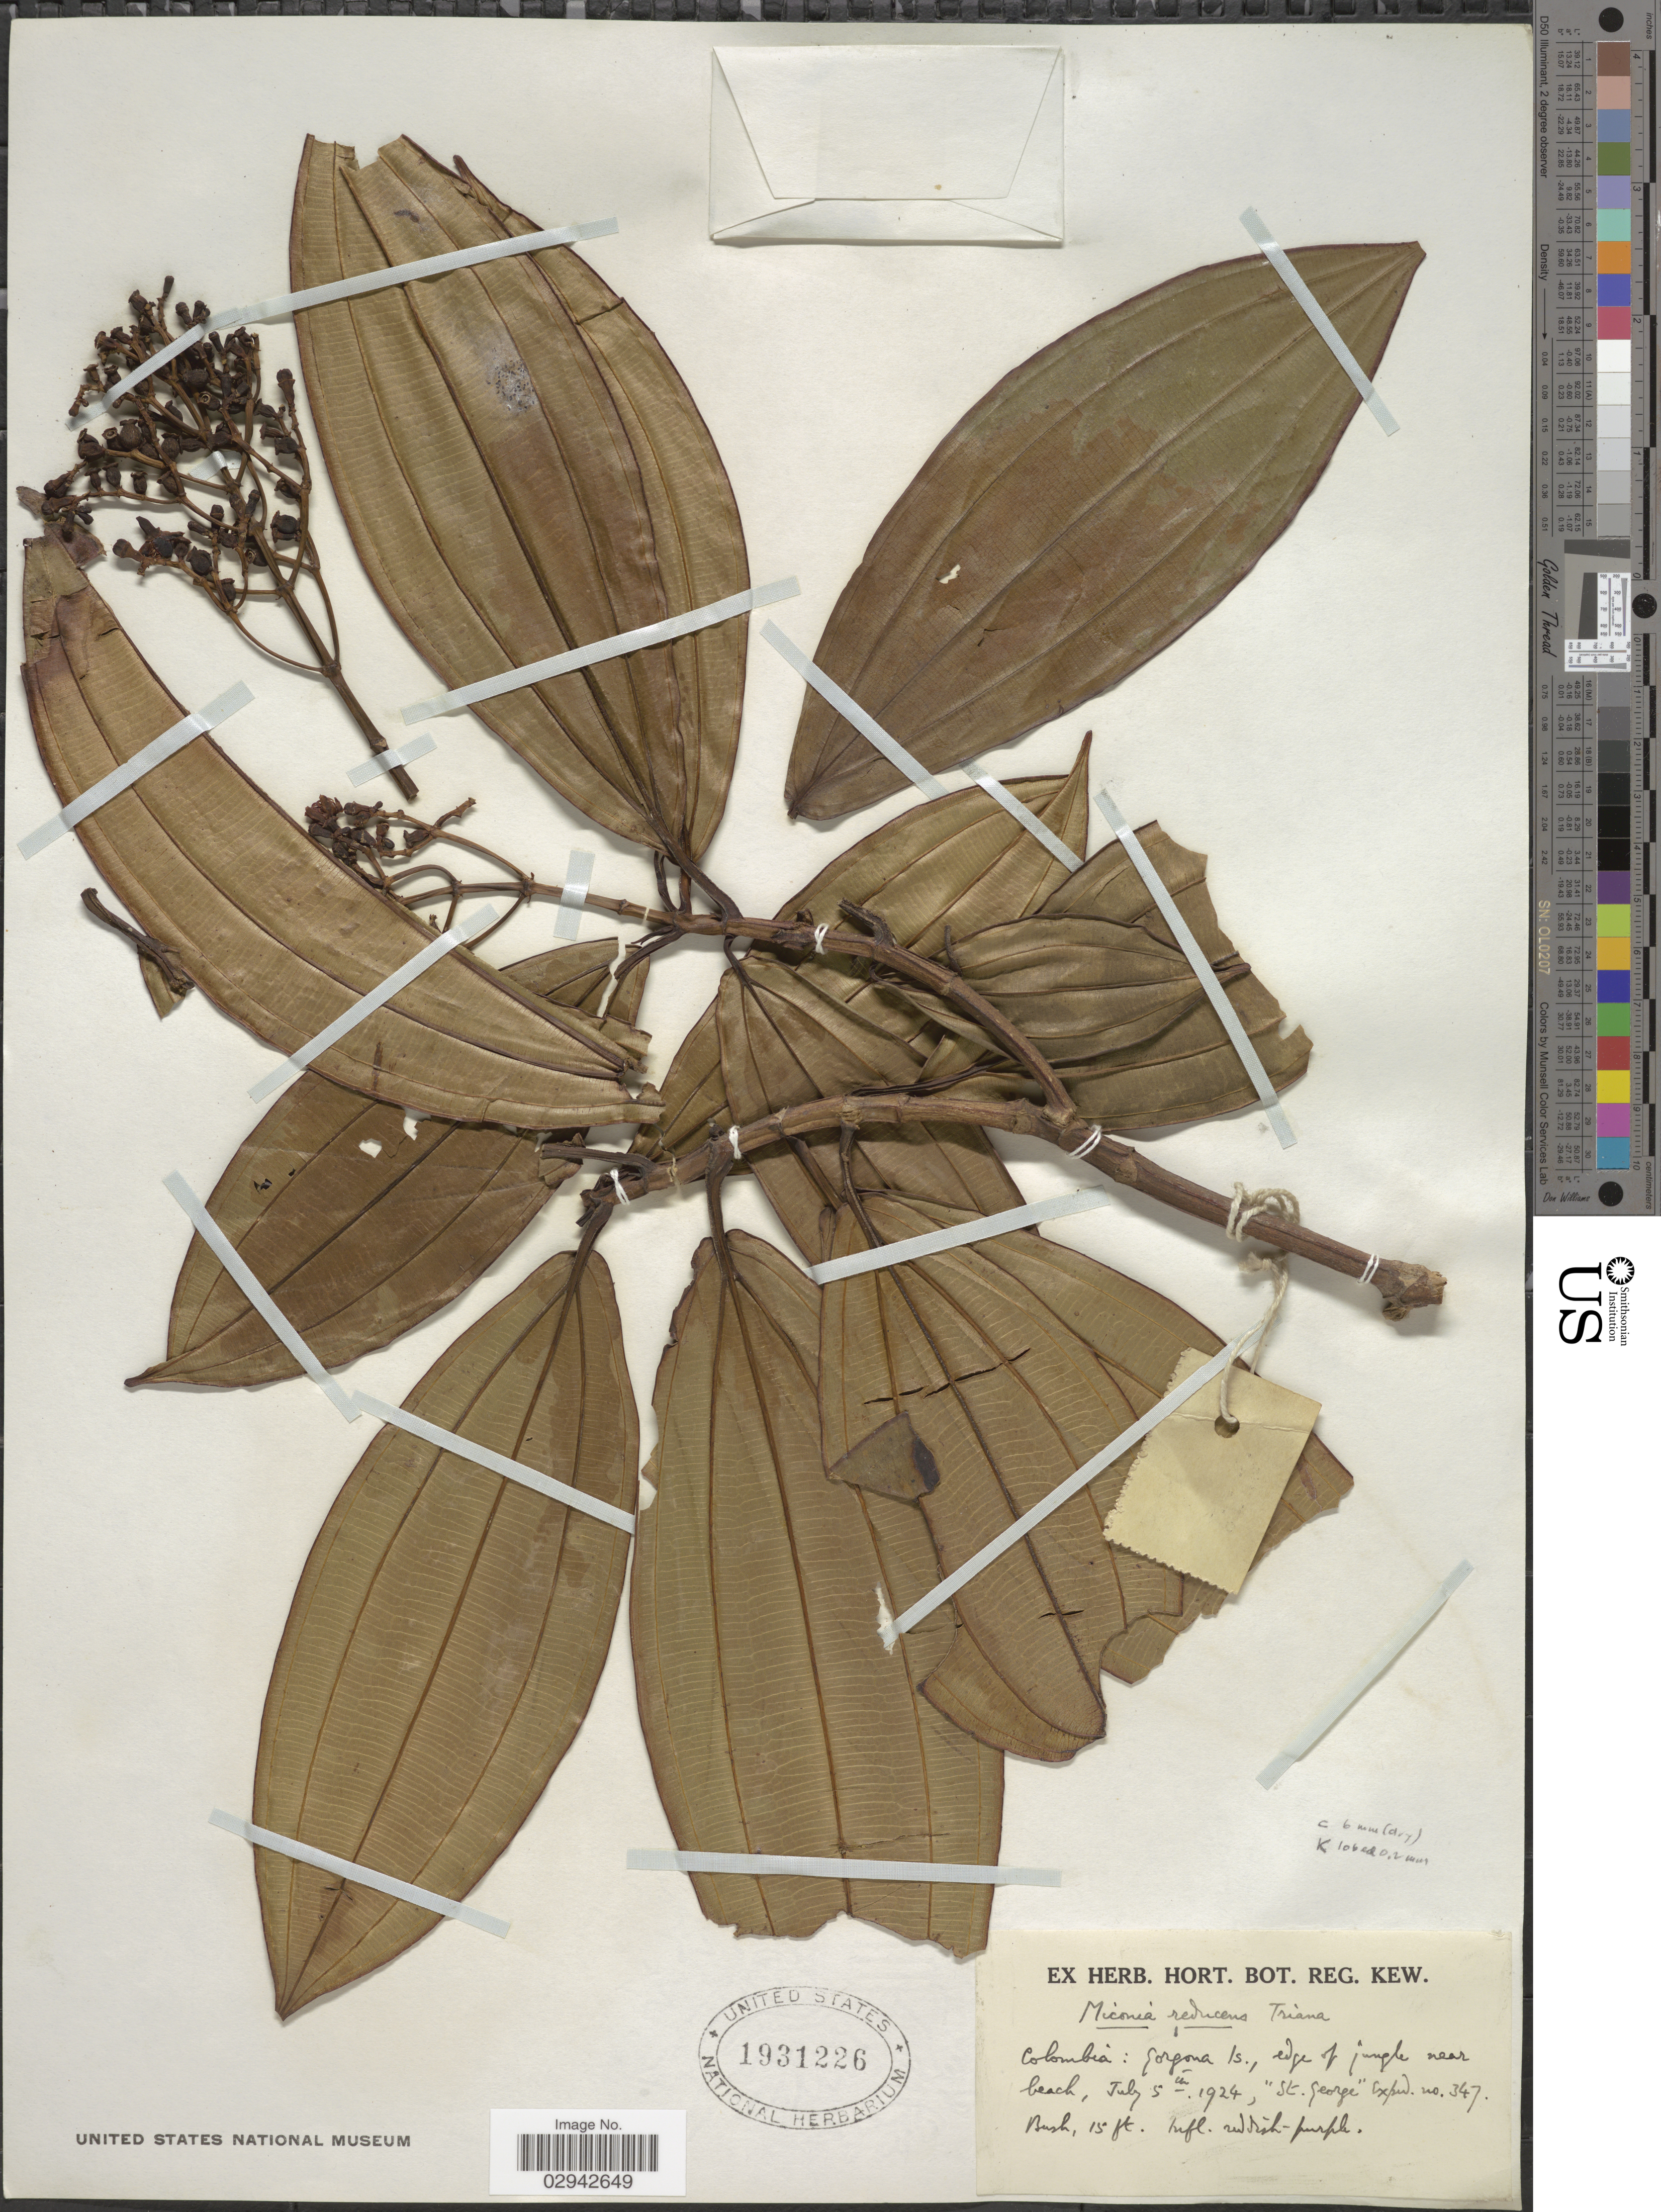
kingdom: Plantae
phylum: Tracheophyta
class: Magnoliopsida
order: Myrtales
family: Melastomataceae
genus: Miconia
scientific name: Miconia reducens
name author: Triana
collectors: St. George Exped.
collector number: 347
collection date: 1924-07-05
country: Colombia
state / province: Cauca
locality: Gorgona Is., edge of jungle near beach.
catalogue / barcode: US 1931226